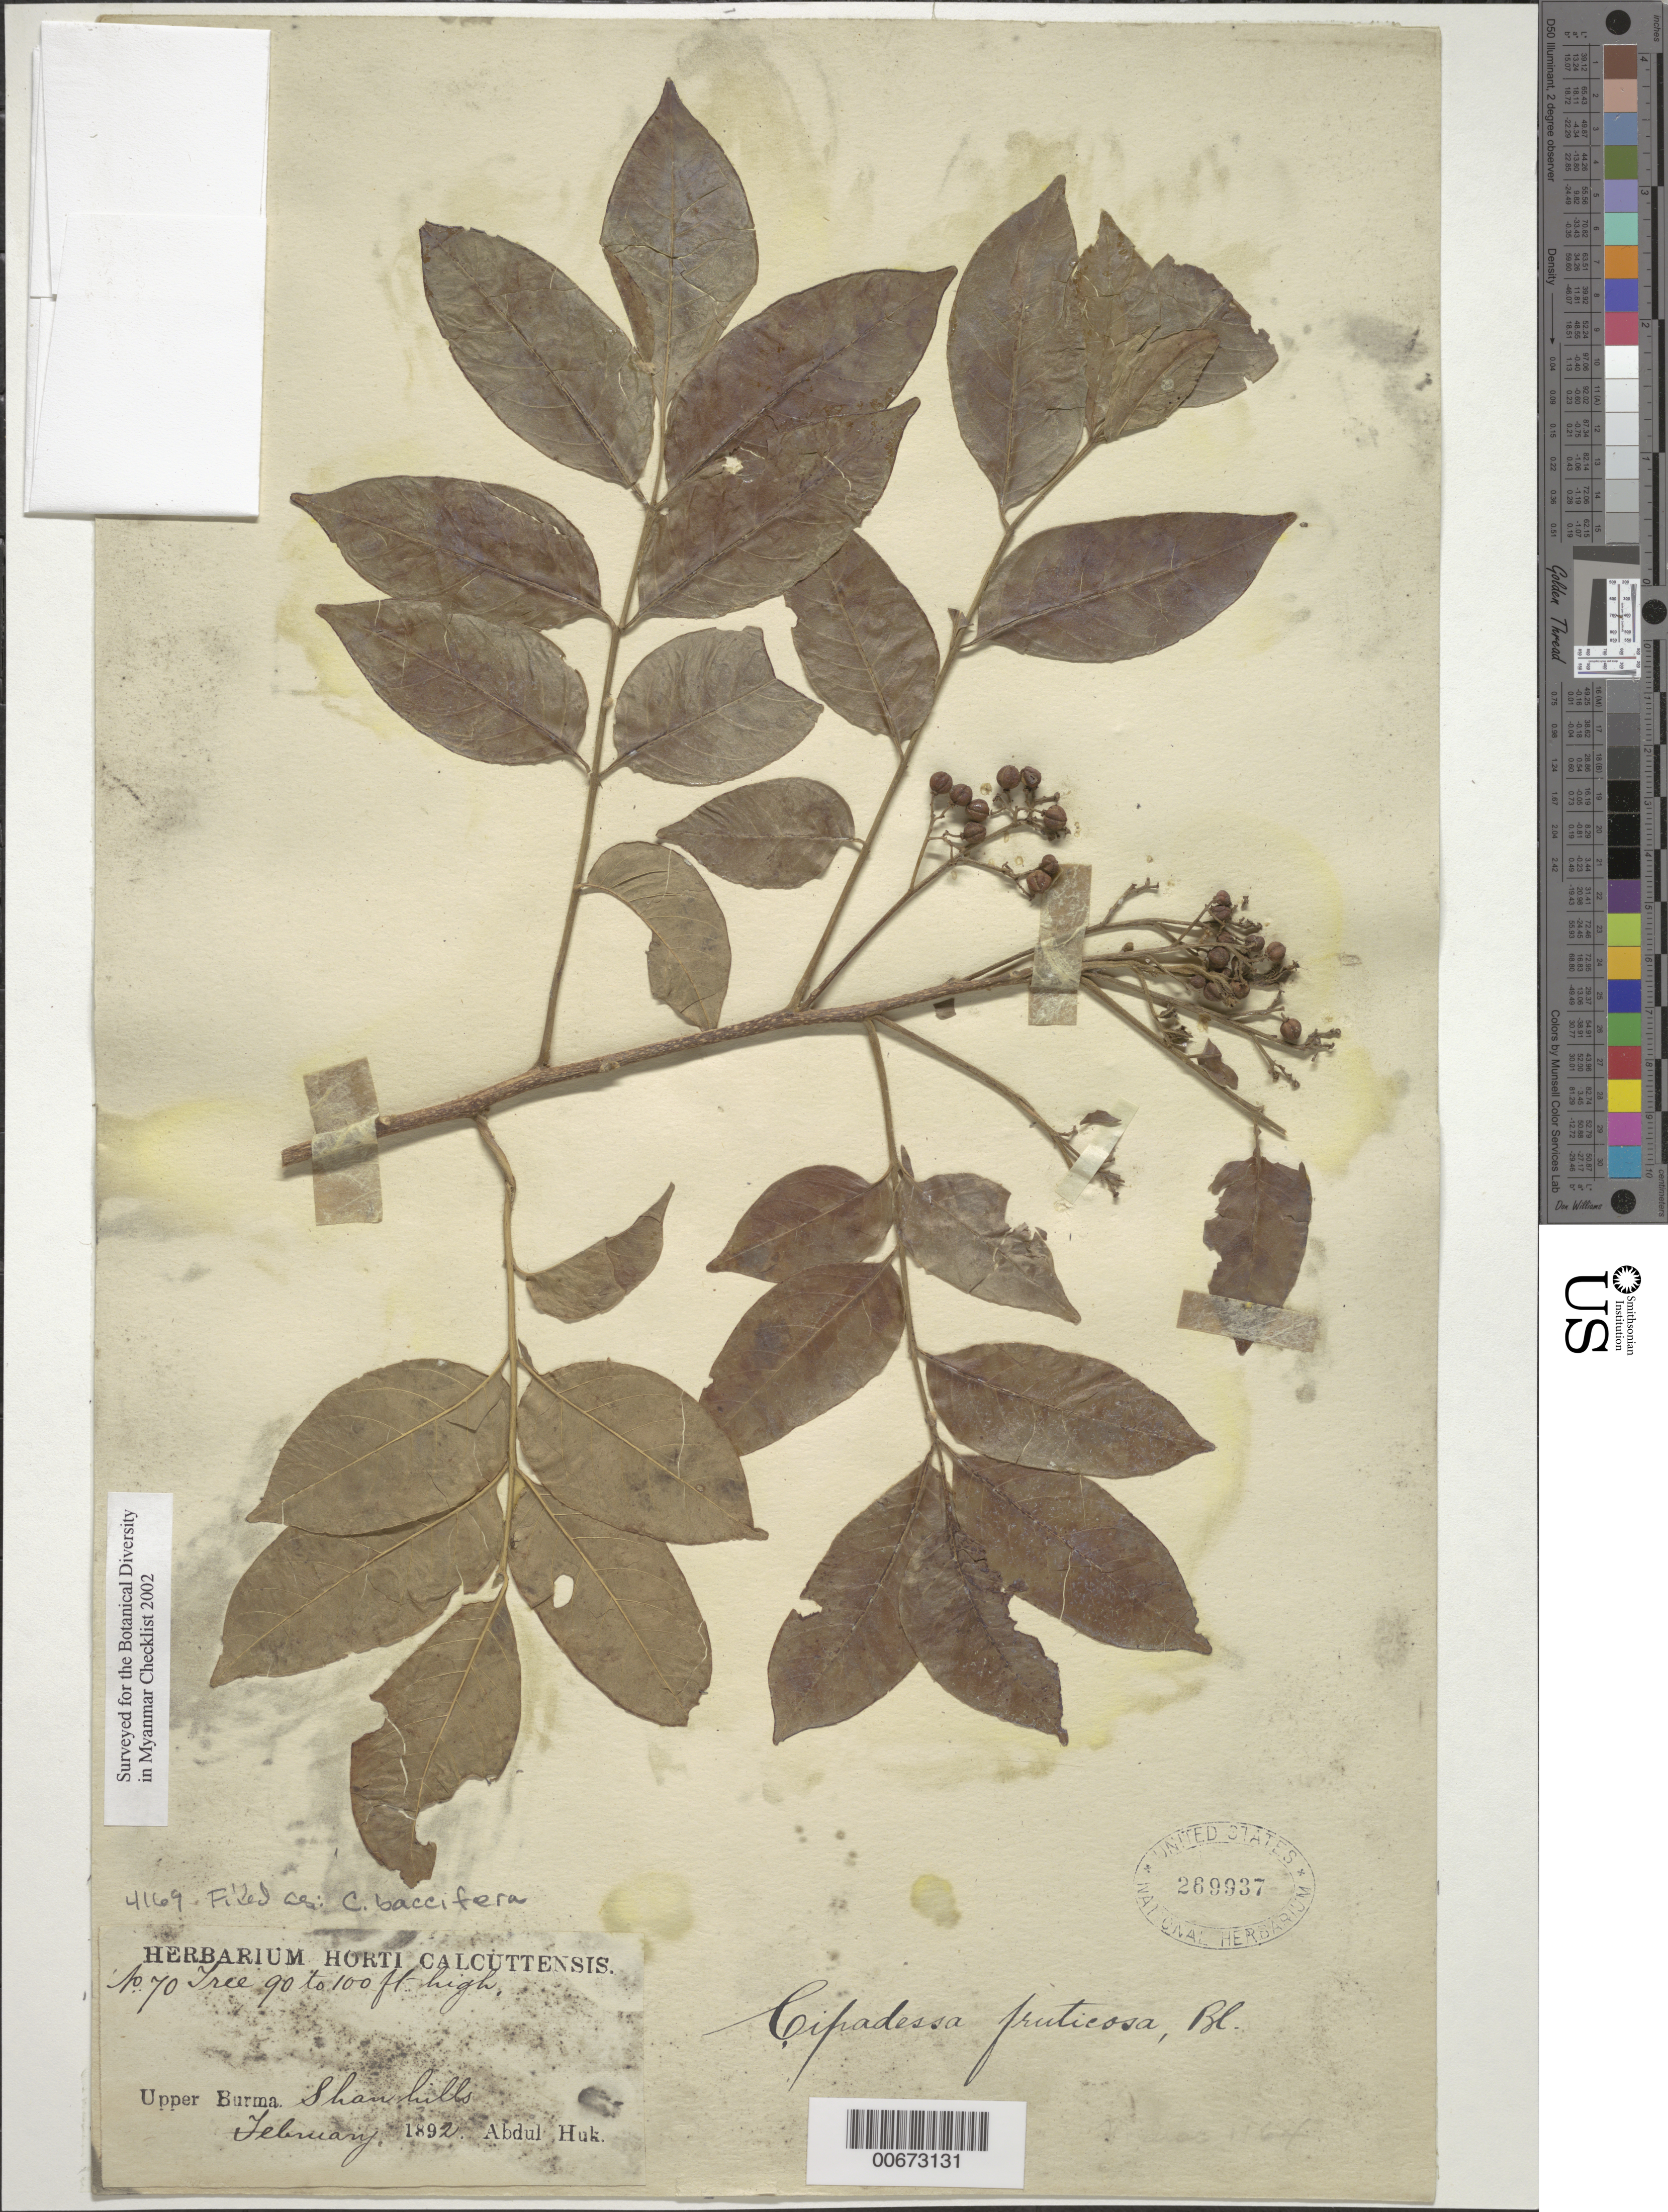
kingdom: Plantae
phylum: Tracheophyta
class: Magnoliopsida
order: Sapindales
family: Meliaceae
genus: Cipadessa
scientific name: Cipadessa baccifera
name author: Miq.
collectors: A. Huk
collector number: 70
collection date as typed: Feb 1892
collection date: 1892-02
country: Myanmar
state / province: Shan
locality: Shan Hills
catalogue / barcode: US 269937